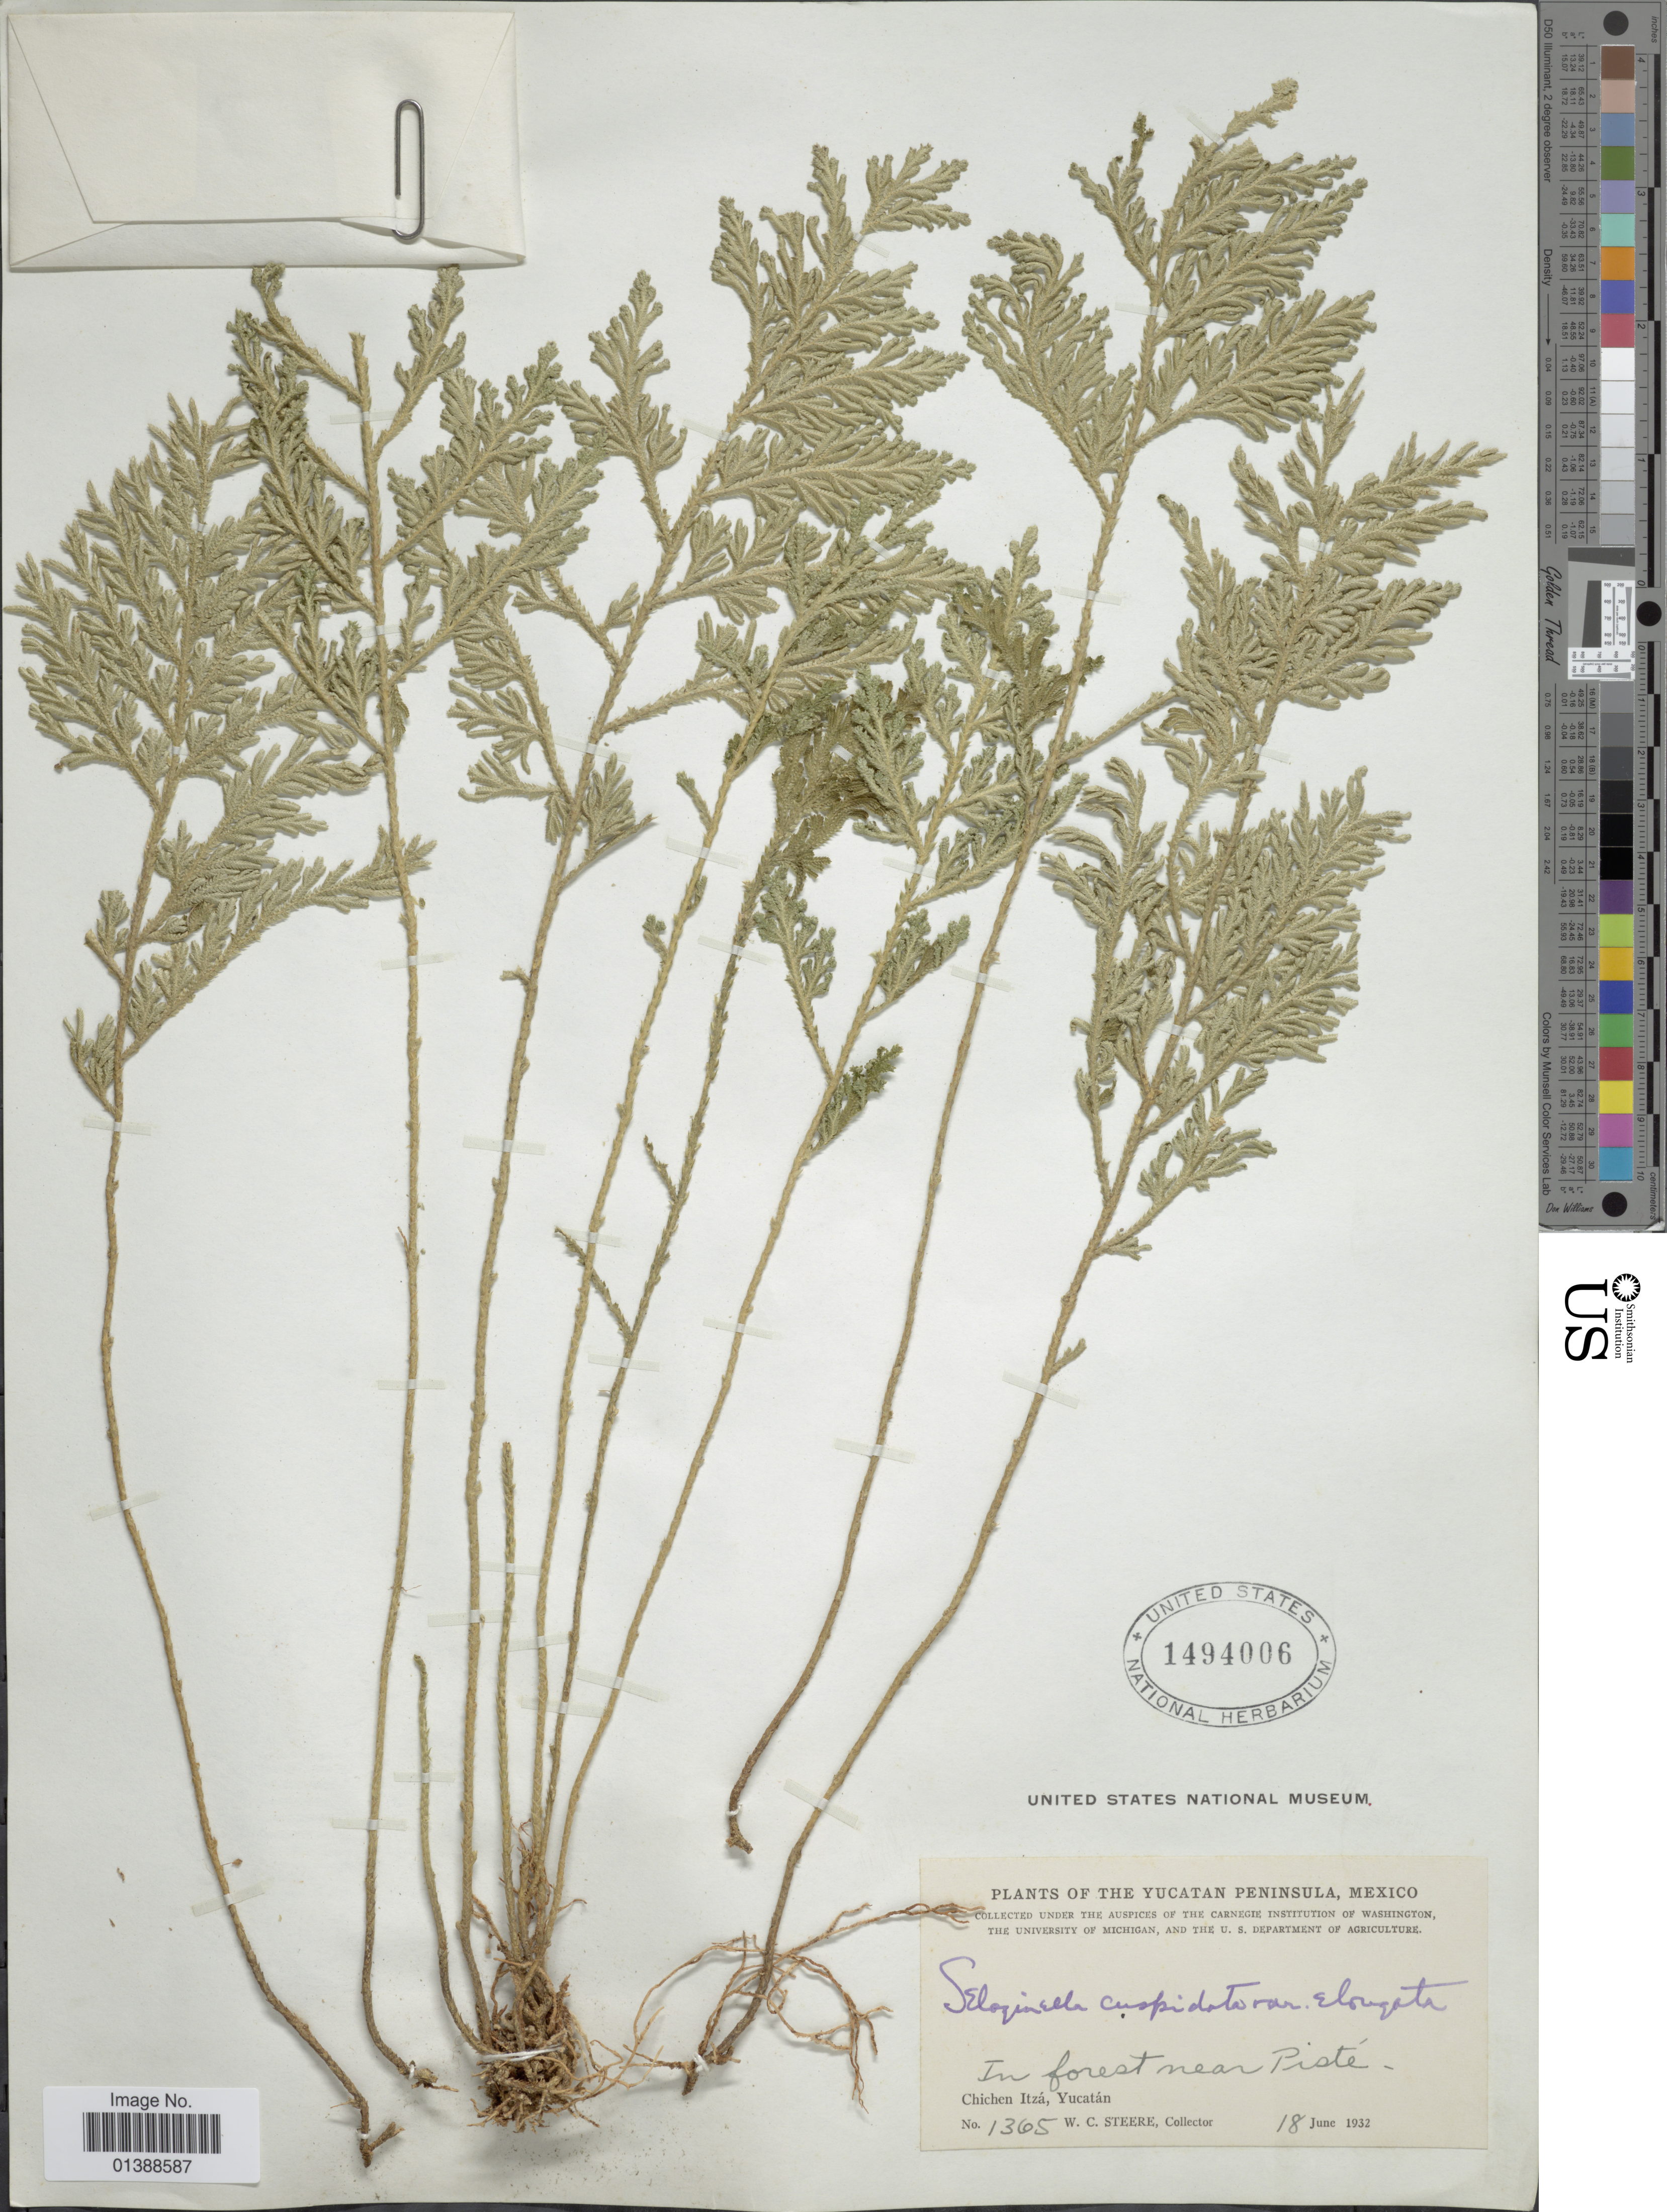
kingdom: Plantae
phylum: Tracheophyta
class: Lycopodiopsida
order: Selaginellales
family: Selaginellaceae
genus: Selaginella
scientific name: Selaginella pallescens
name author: (C. Presl) Spring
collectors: W. C. Steere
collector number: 1365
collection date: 1932-06-18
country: Mexico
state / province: Yucatán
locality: The Yucatan Peninsula, Chichen Itzá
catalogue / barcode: US 1494006